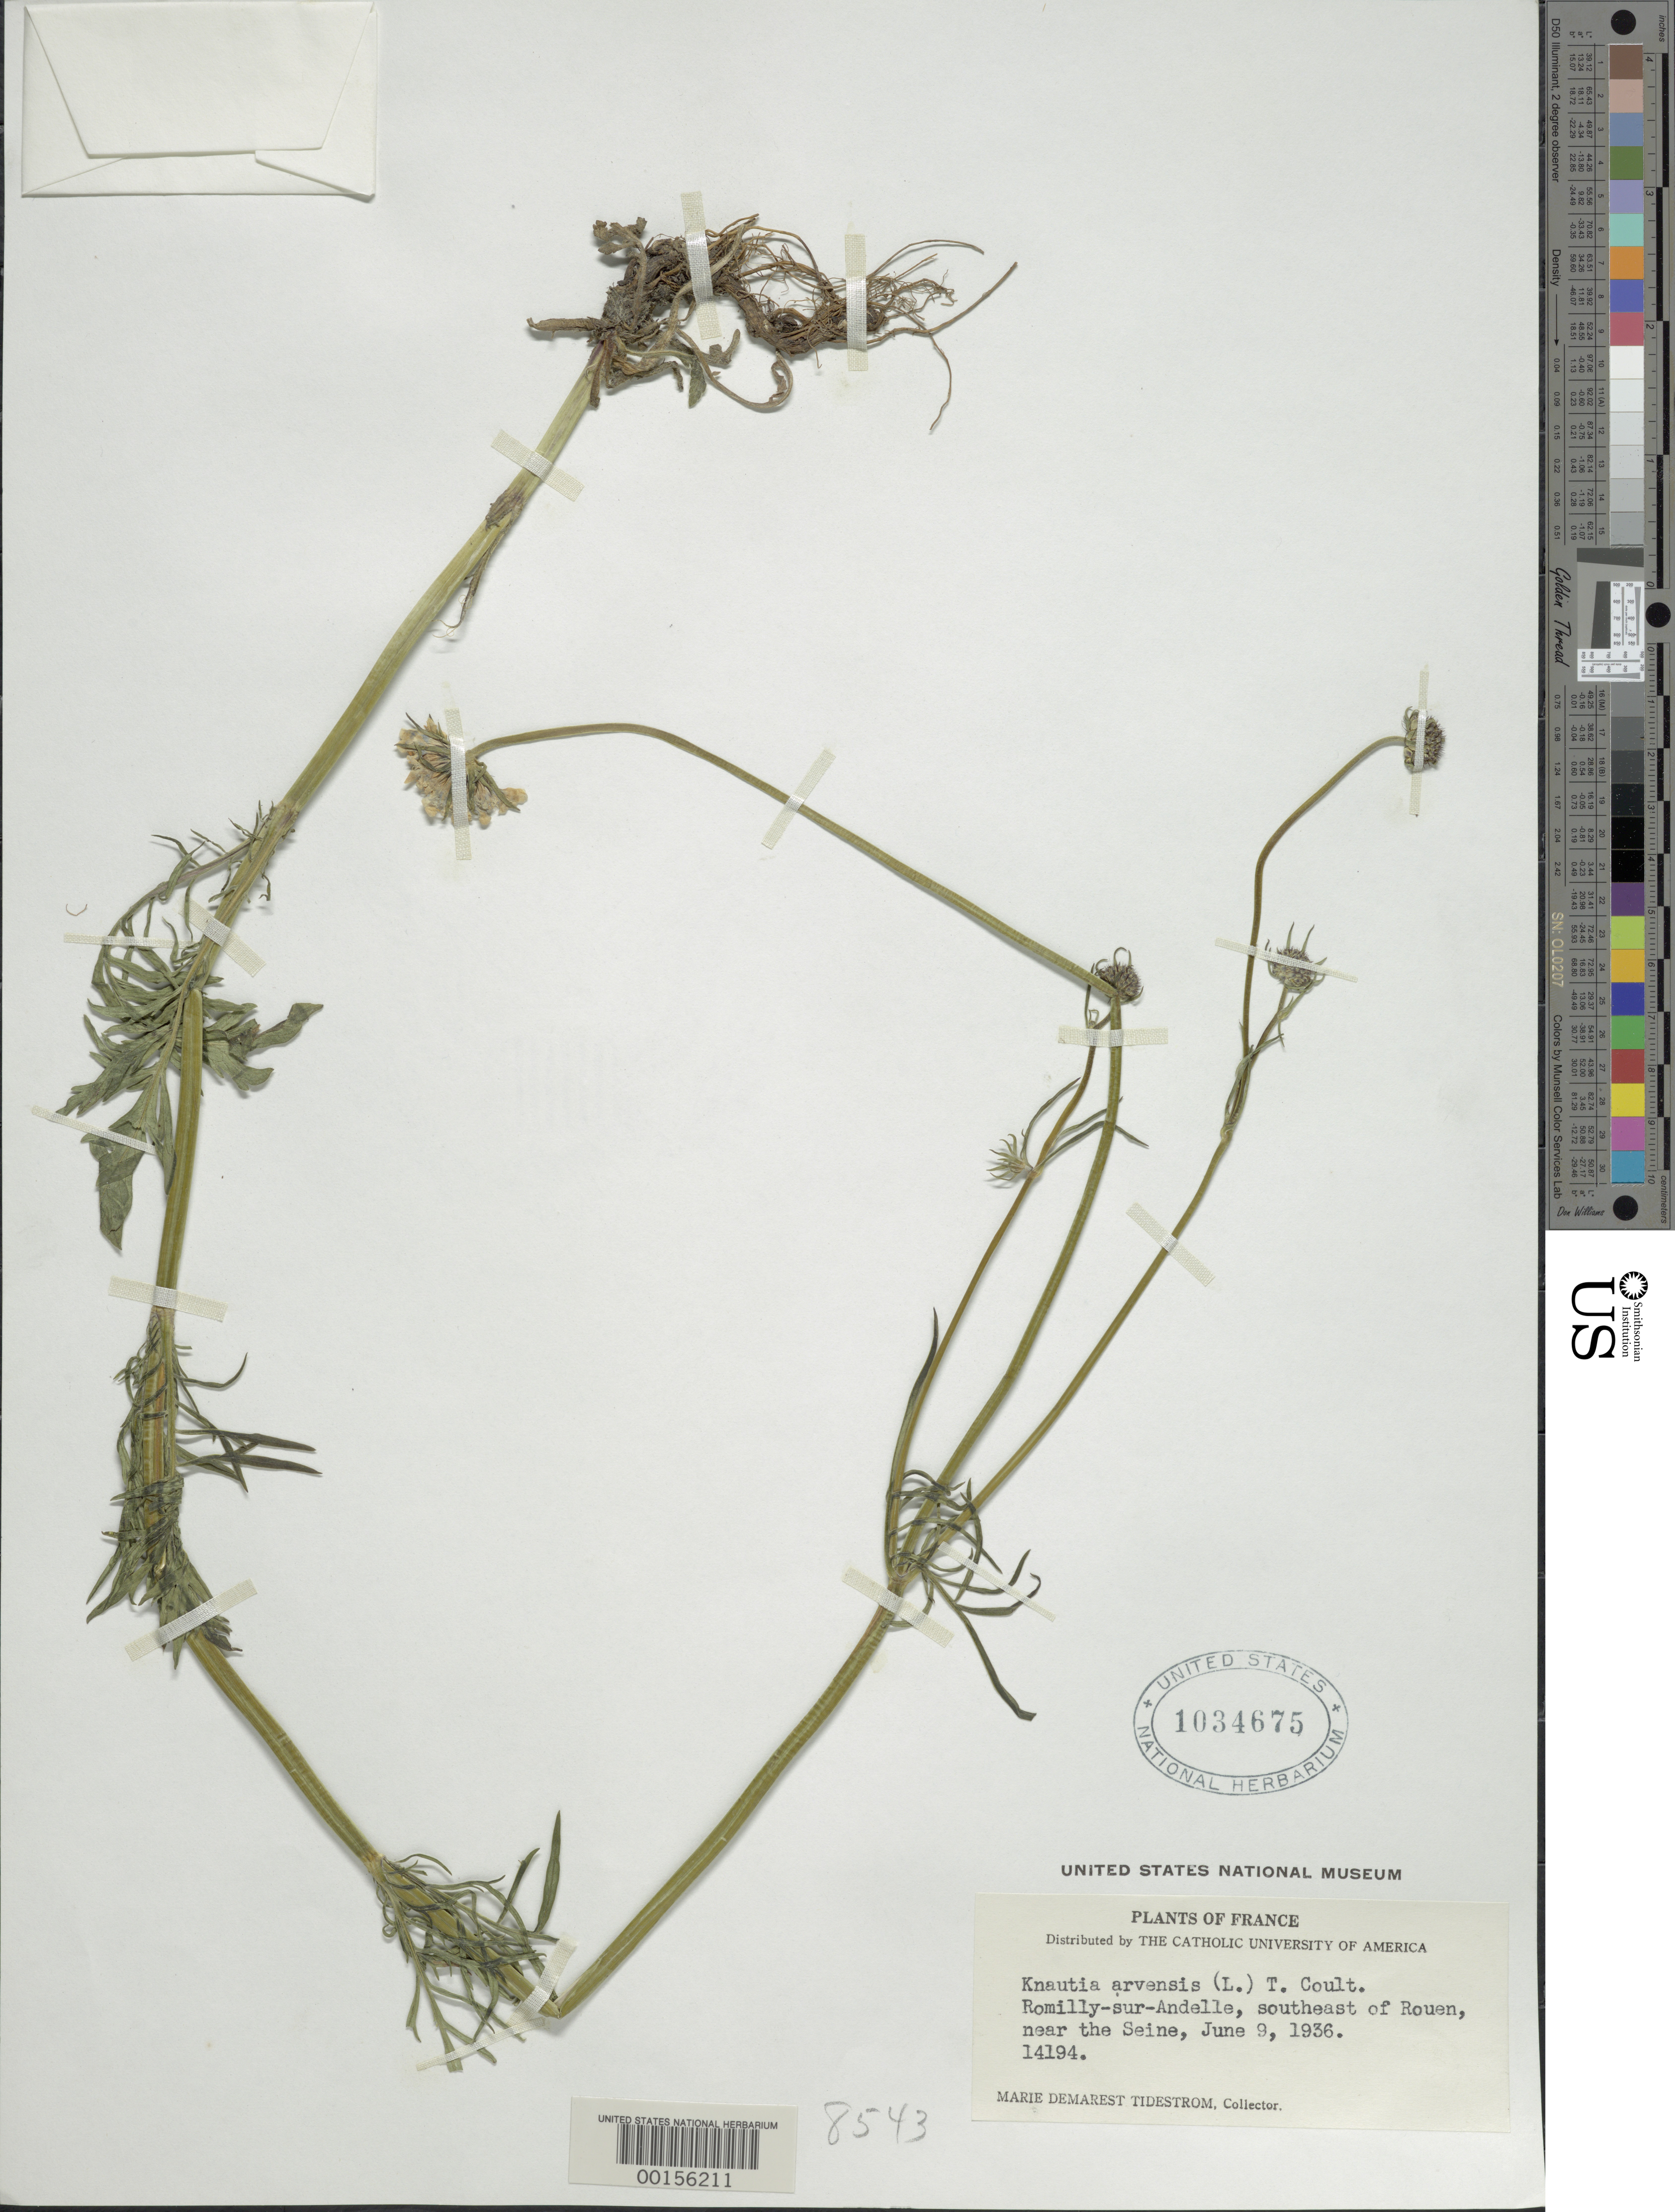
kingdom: Plantae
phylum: Tracheophyta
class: Magnoliopsida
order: Dipsacales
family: Caprifoliaceae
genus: Knautia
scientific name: Knautia arvensis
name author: (L.) Coult.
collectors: M. Tidestrom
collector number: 14194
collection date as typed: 09 Jun 1936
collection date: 1936-06-09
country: France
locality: Romilly-sur-Andelle, SE of Rouen, near the Seine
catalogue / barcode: US 1034675